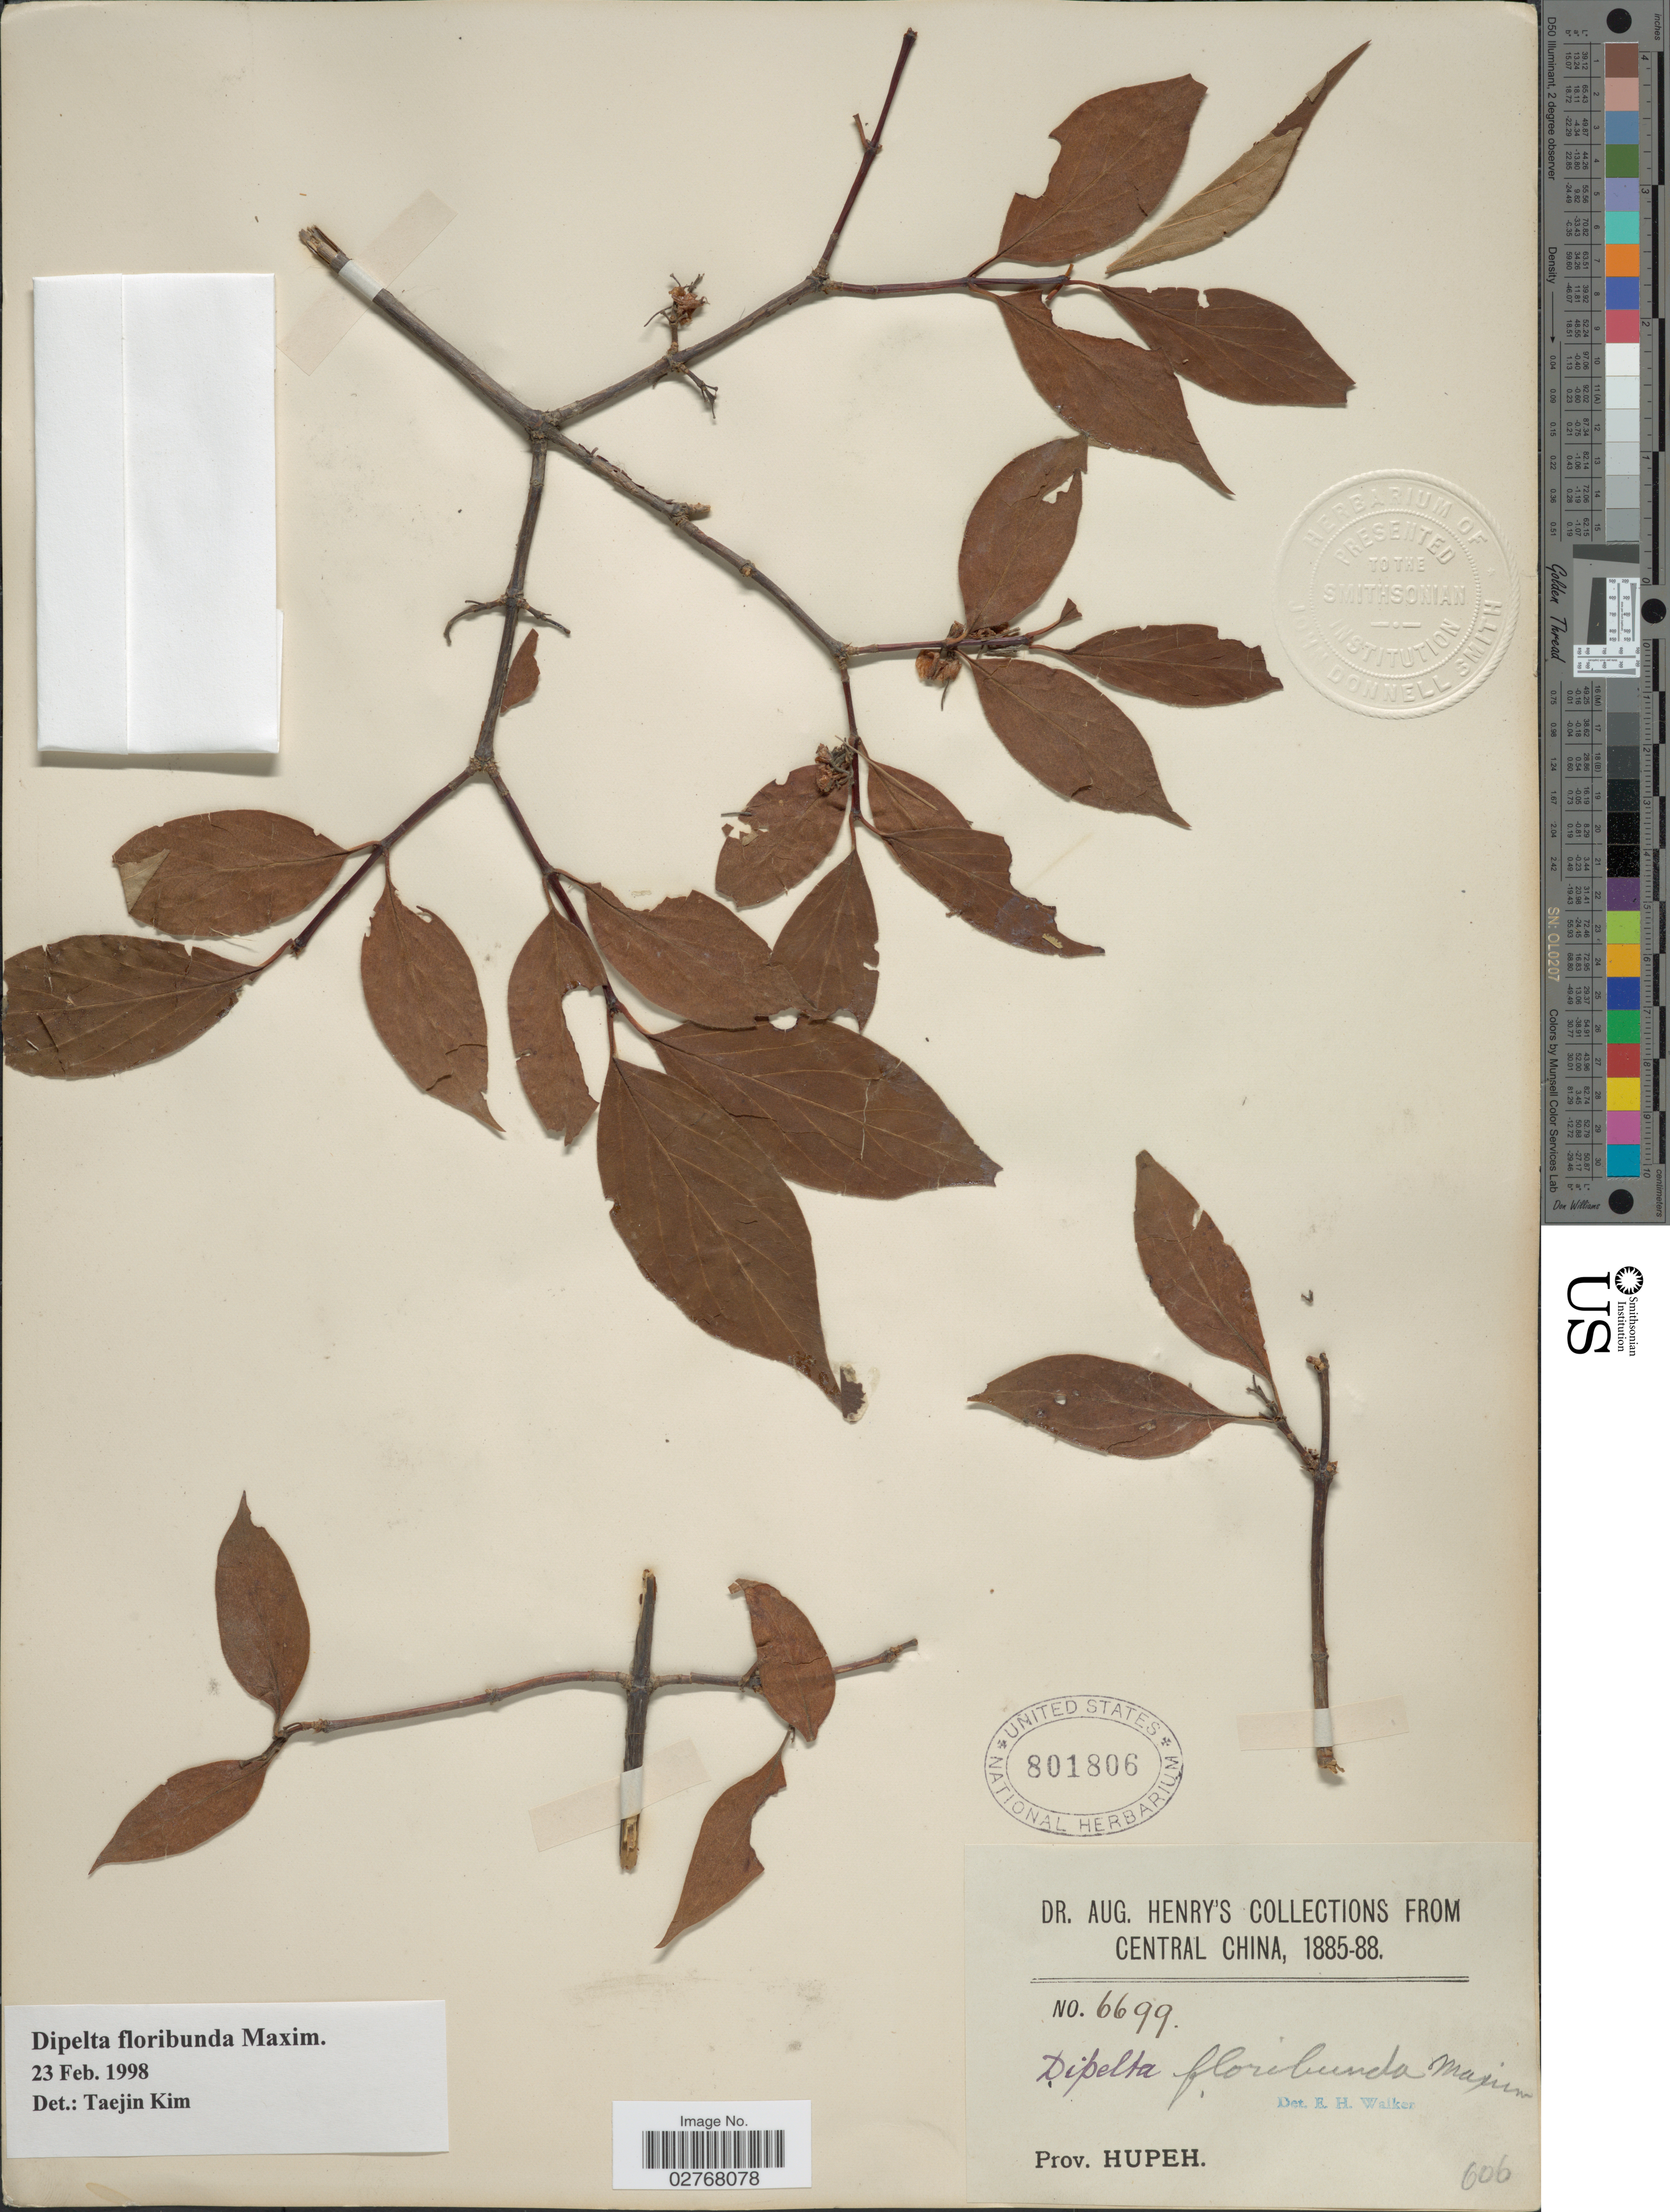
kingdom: Plantae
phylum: Tracheophyta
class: Magnoliopsida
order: Dipsacales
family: Caprifoliaceae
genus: Dipelta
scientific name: Dipelta floribunda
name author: Maxim.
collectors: A. Henry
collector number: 6699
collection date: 1885/1888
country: China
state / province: Hubei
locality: Central China, Prov. Hupeh.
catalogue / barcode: US 801806